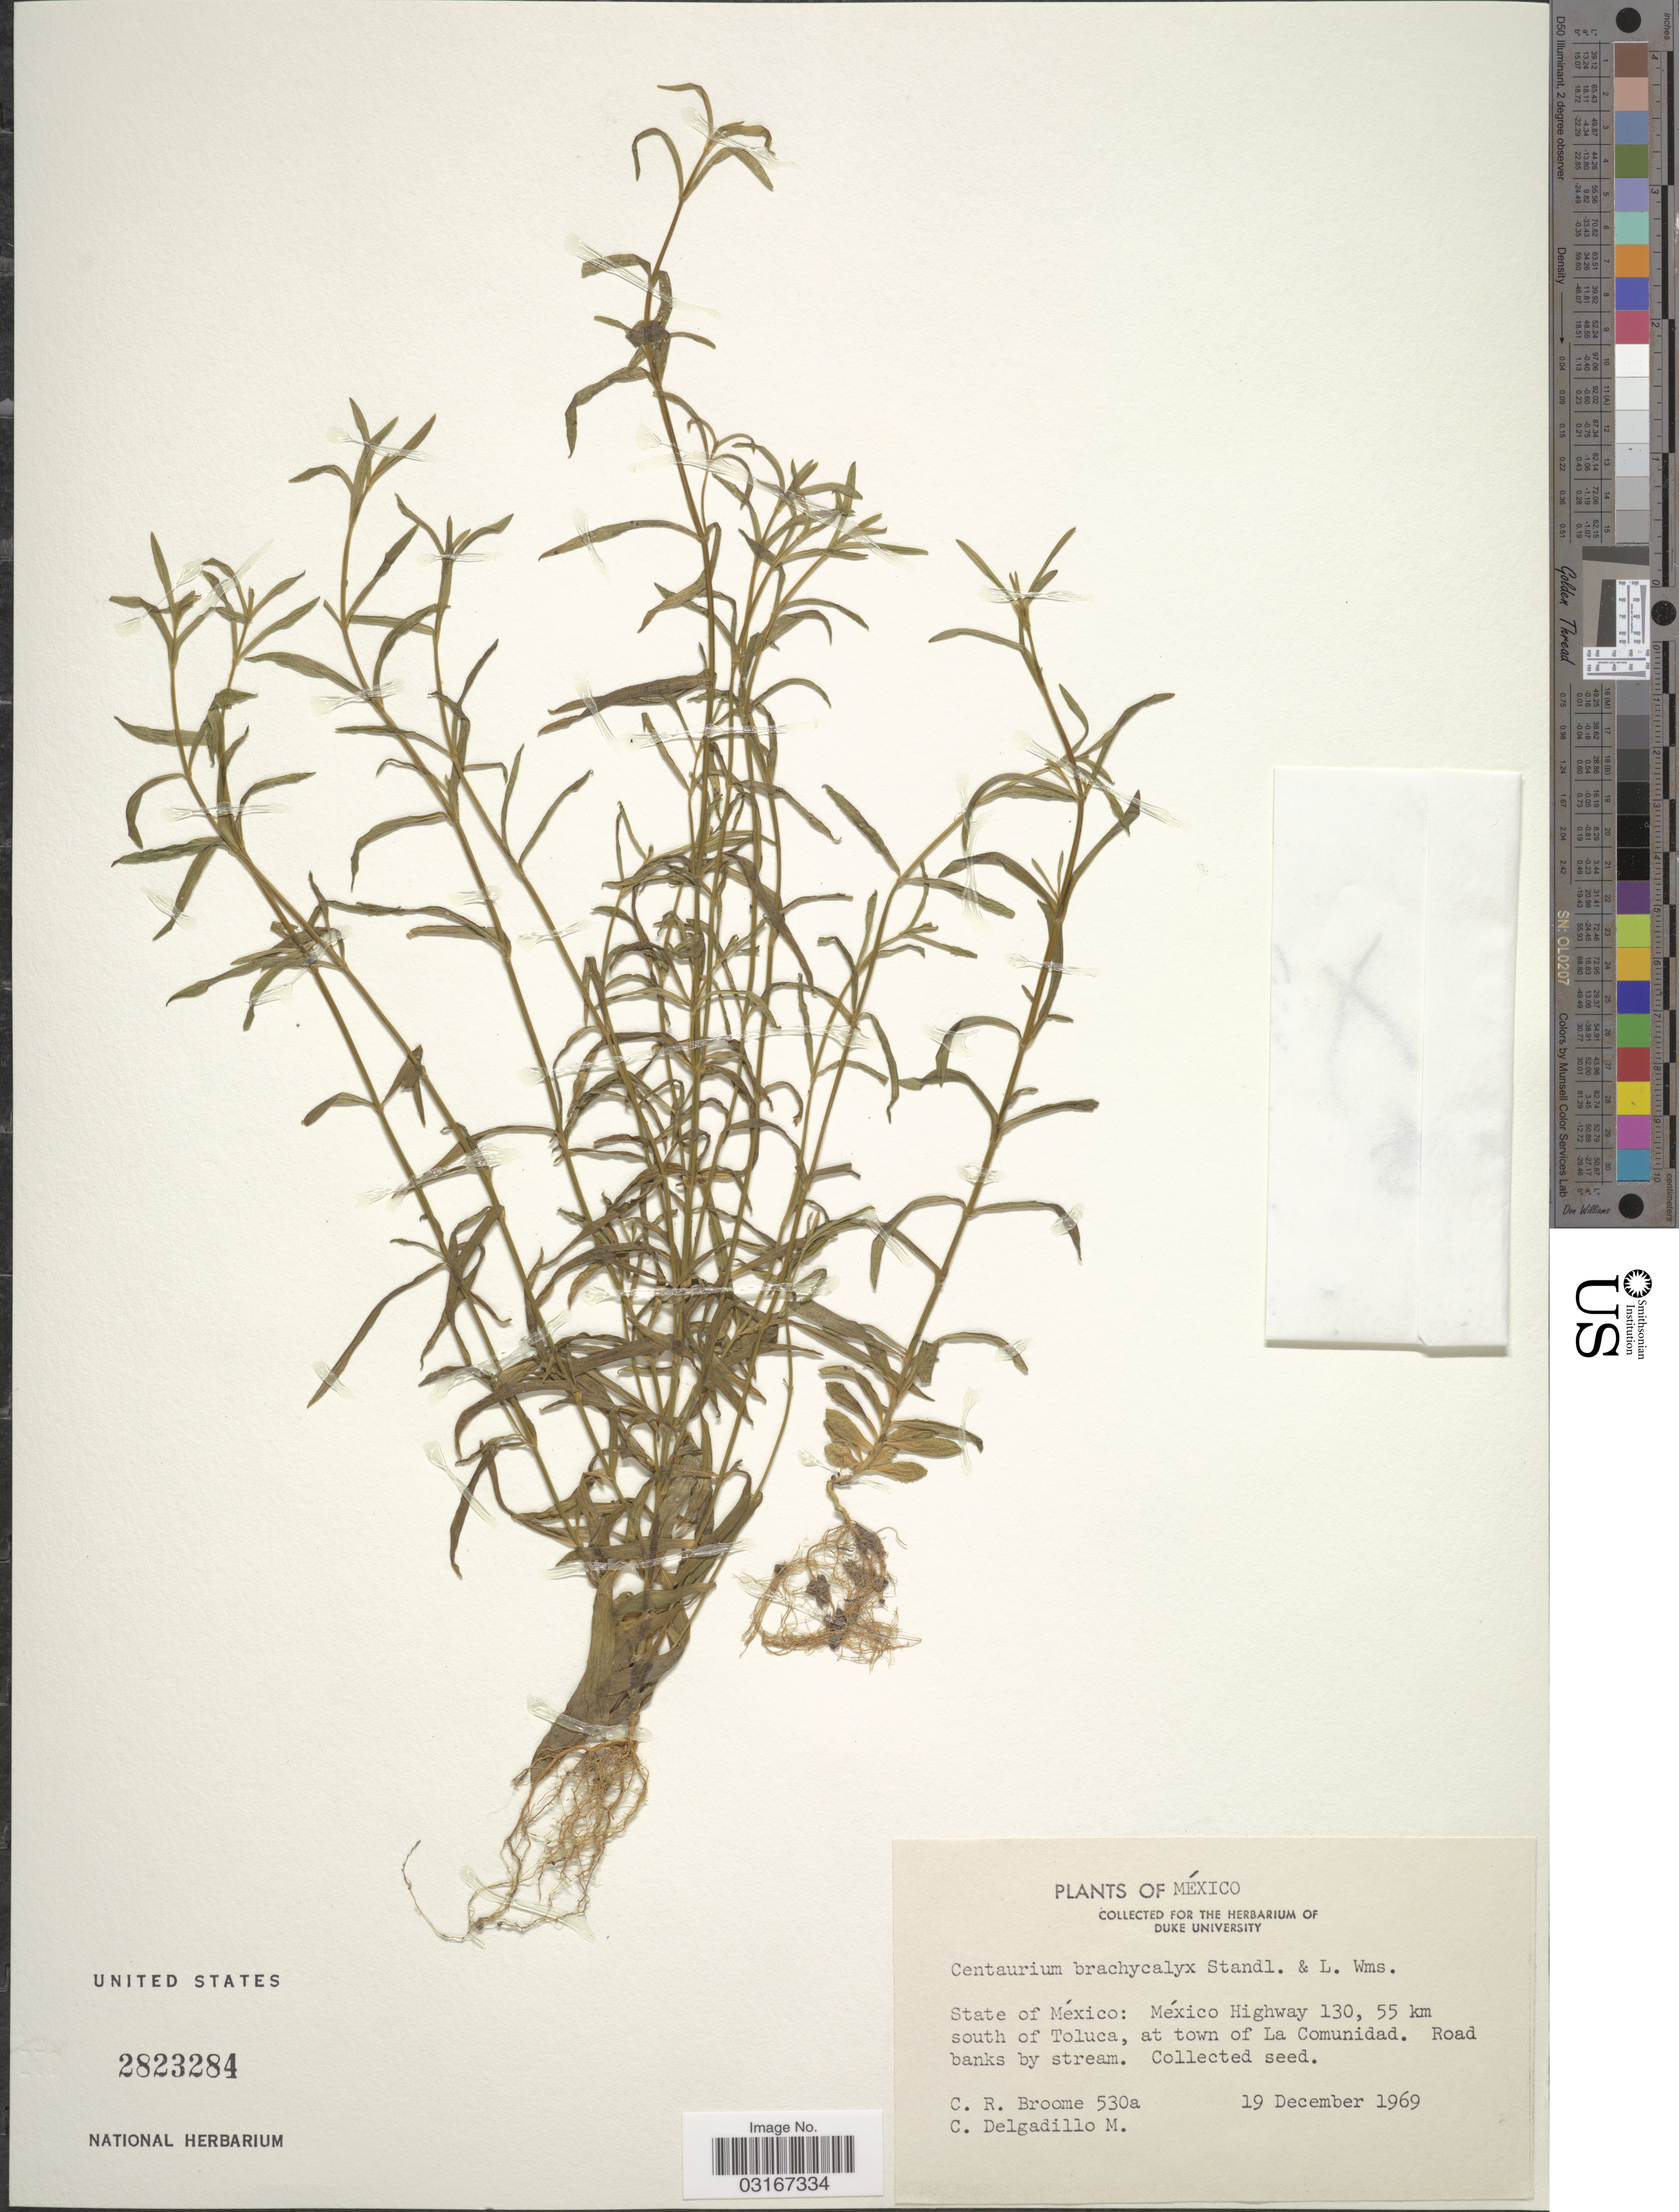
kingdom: Plantae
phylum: Tracheophyta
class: Magnoliopsida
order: Gentianales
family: Gentianaceae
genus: Centaurium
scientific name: Centaurium brachycalyx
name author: Standl. & L.O. Williams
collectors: C. R. Broome & C. Delgadillo-m.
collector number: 530a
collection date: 1969-12-19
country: Mexico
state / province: México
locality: Mexico Highway 130, 55 km southwest of Toluca, at town of La Comunidad.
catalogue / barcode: US 2823284